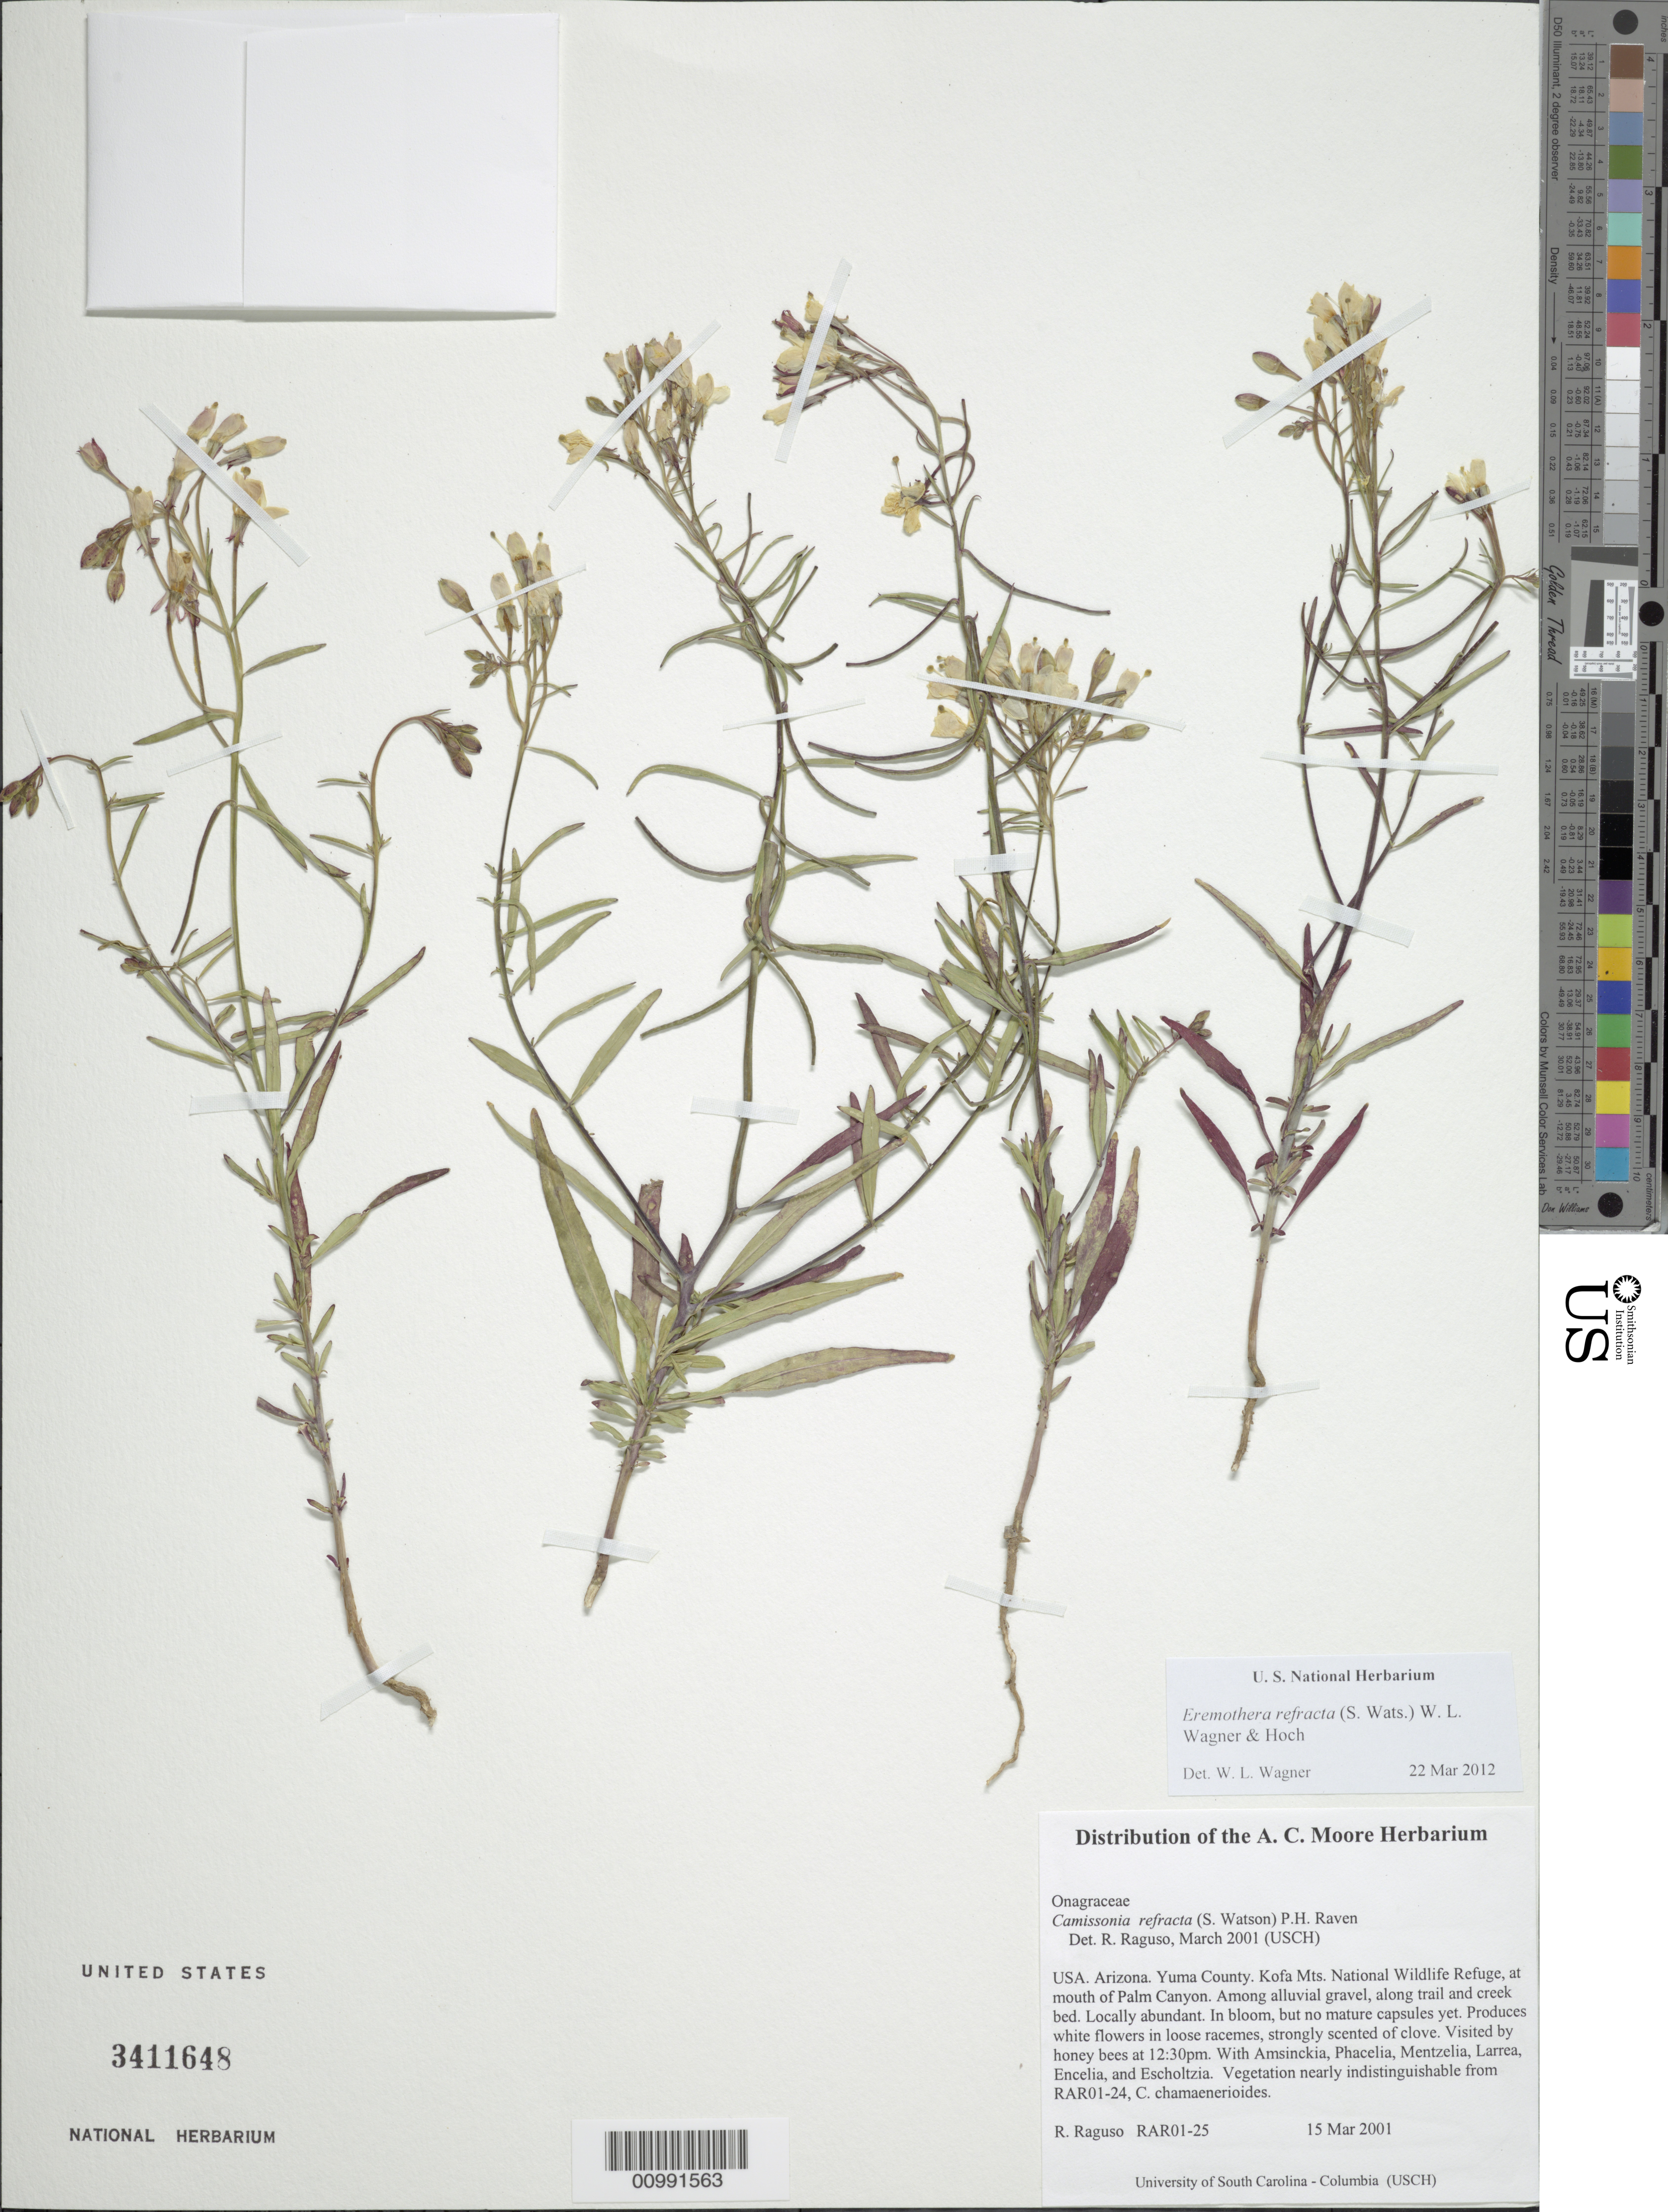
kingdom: Plantae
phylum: Tracheophyta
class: Magnoliopsida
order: Myrtales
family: Onagraceae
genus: Eremothera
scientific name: Eremothera refracta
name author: (S. Watson) W.L. Wagner & Hoch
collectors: R. Raguso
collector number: RAR01-25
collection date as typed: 15 Mar 2001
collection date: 2001-03-15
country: United States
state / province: Arizona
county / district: Yuma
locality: Kofa Mountains National Wildlife Refuge at the mouth of Palm Canyon. Among alluvial gravel, along trail and creek bed. Locally abundant.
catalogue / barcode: US 3411648